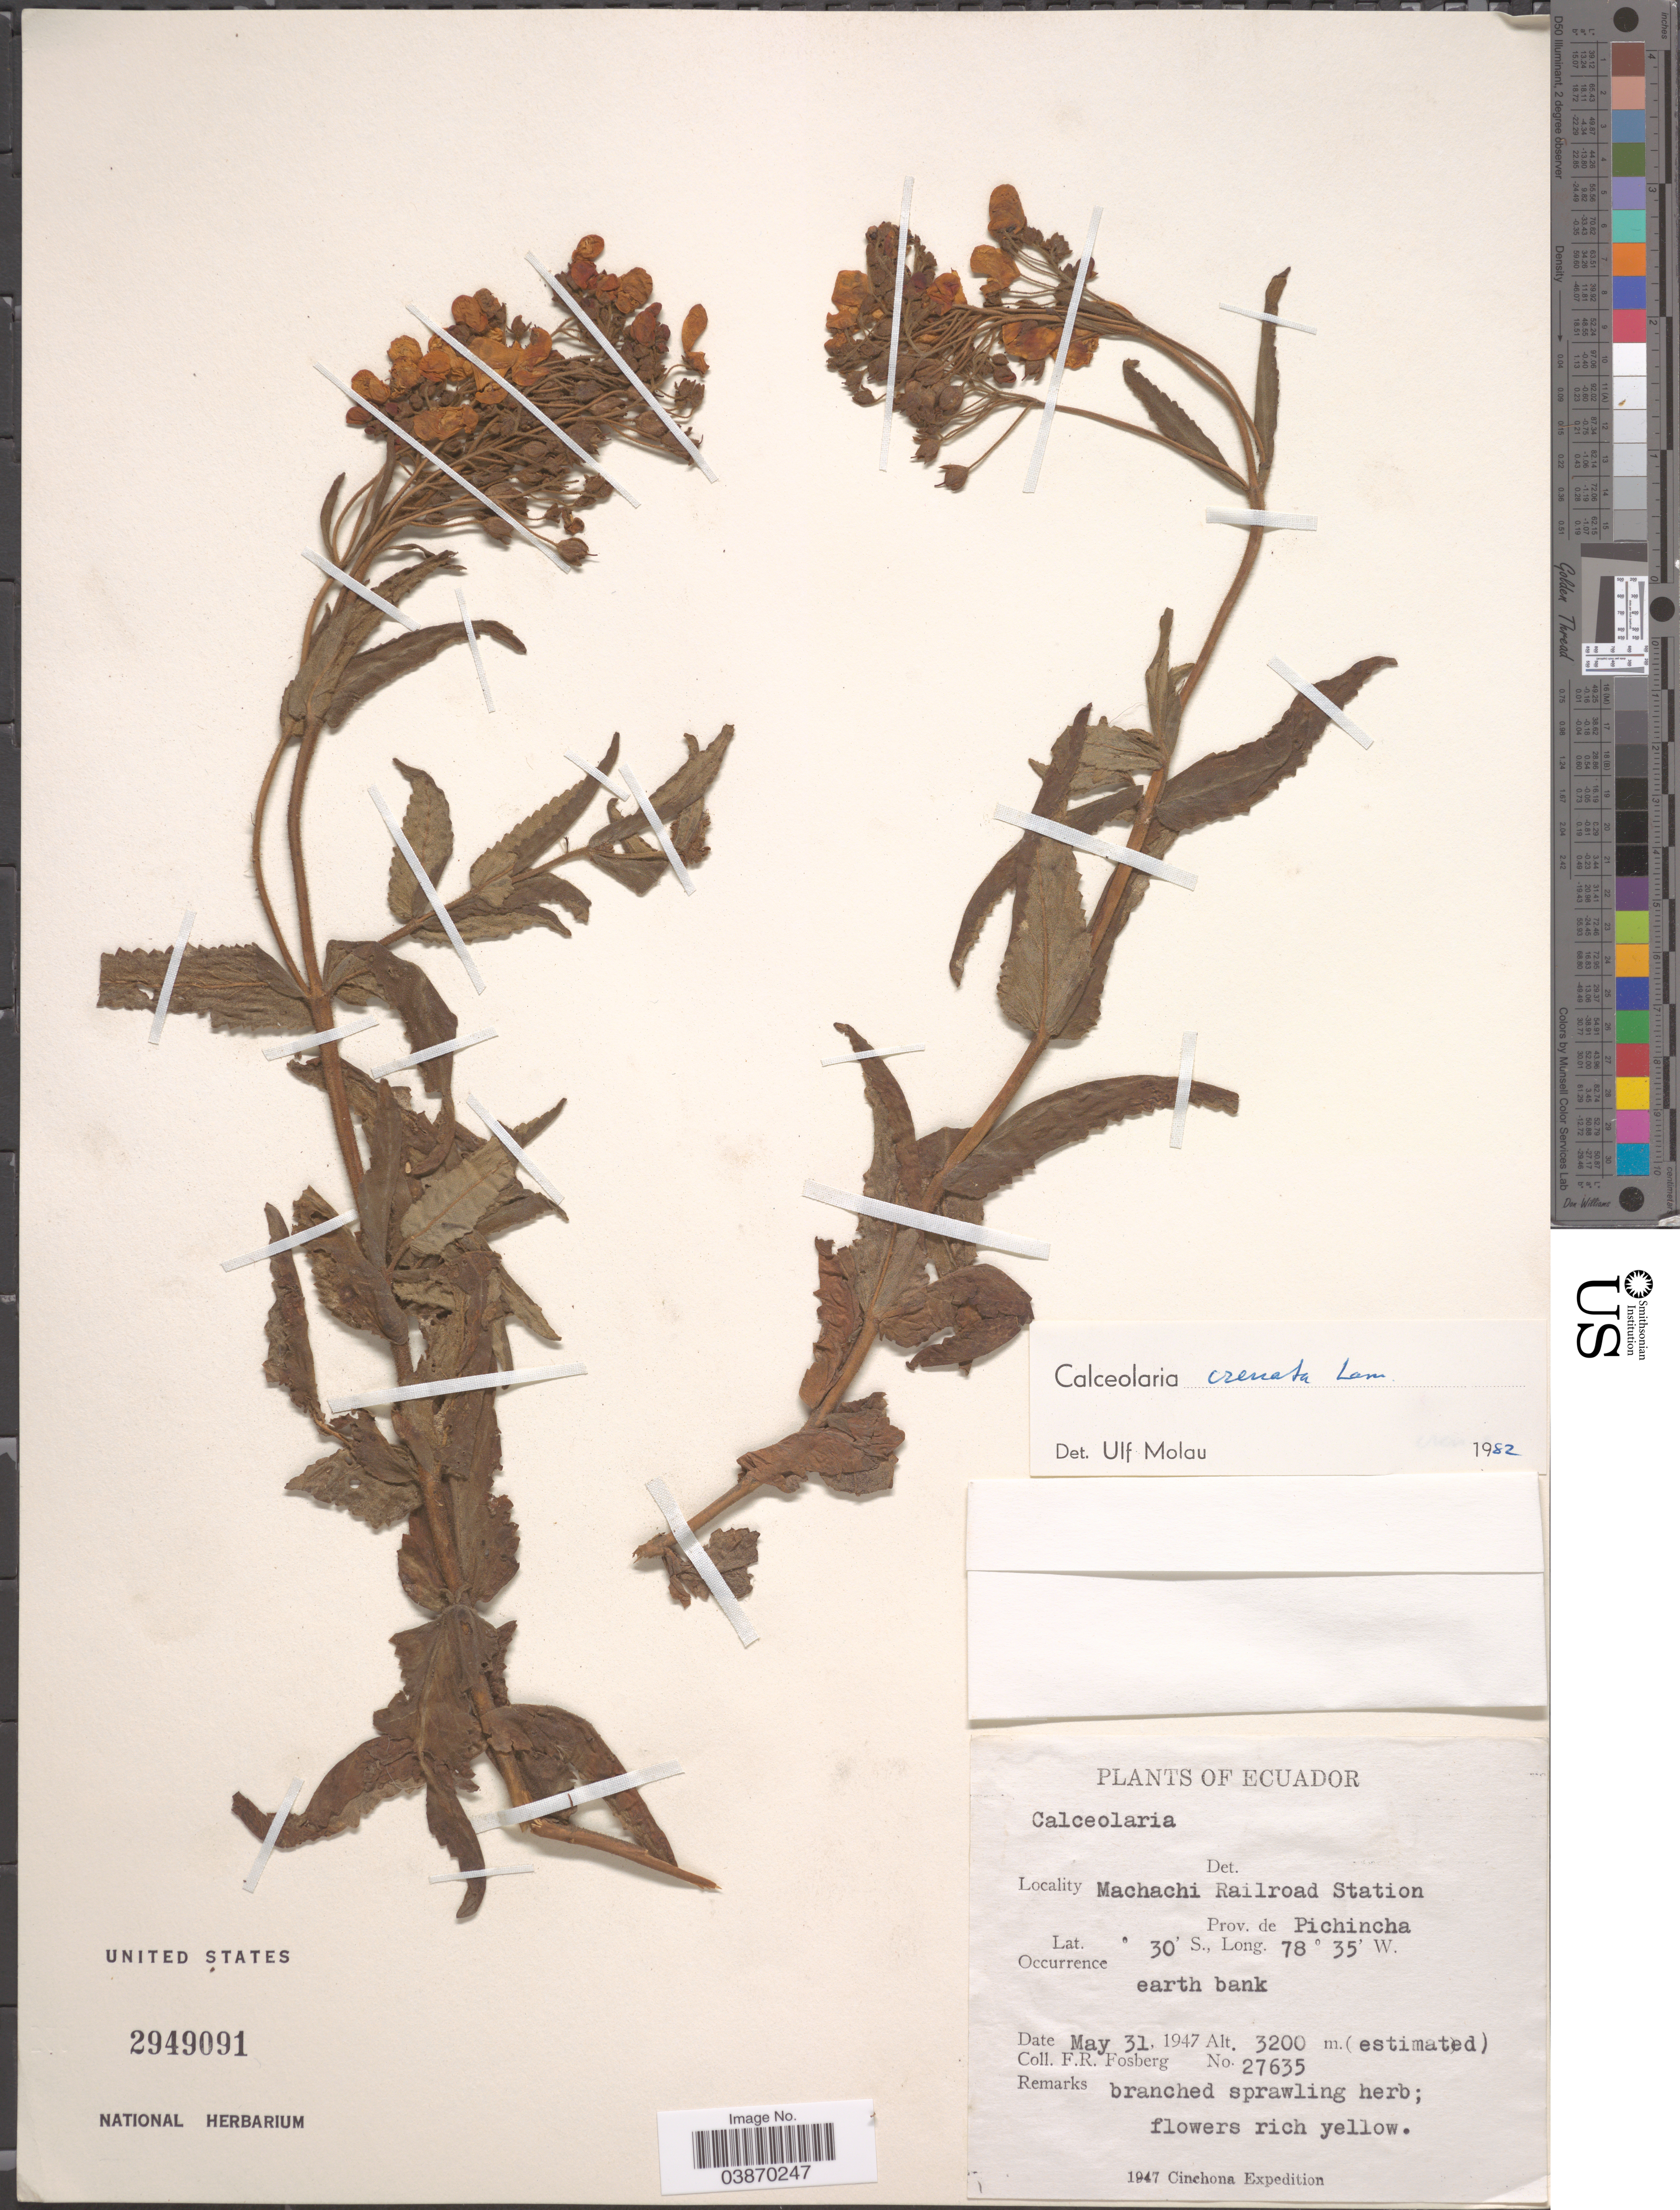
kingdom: Plantae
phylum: Tracheophyta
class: Magnoliopsida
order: Lamiales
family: Calceolariaceae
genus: Calceolaria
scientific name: Calceolaria crenata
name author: Lam.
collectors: F. R. Fosberg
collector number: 27635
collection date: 1947-05-31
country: Ecuador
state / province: Pichincha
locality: Machachi Railroad Station.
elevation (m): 3200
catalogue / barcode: US 2949091